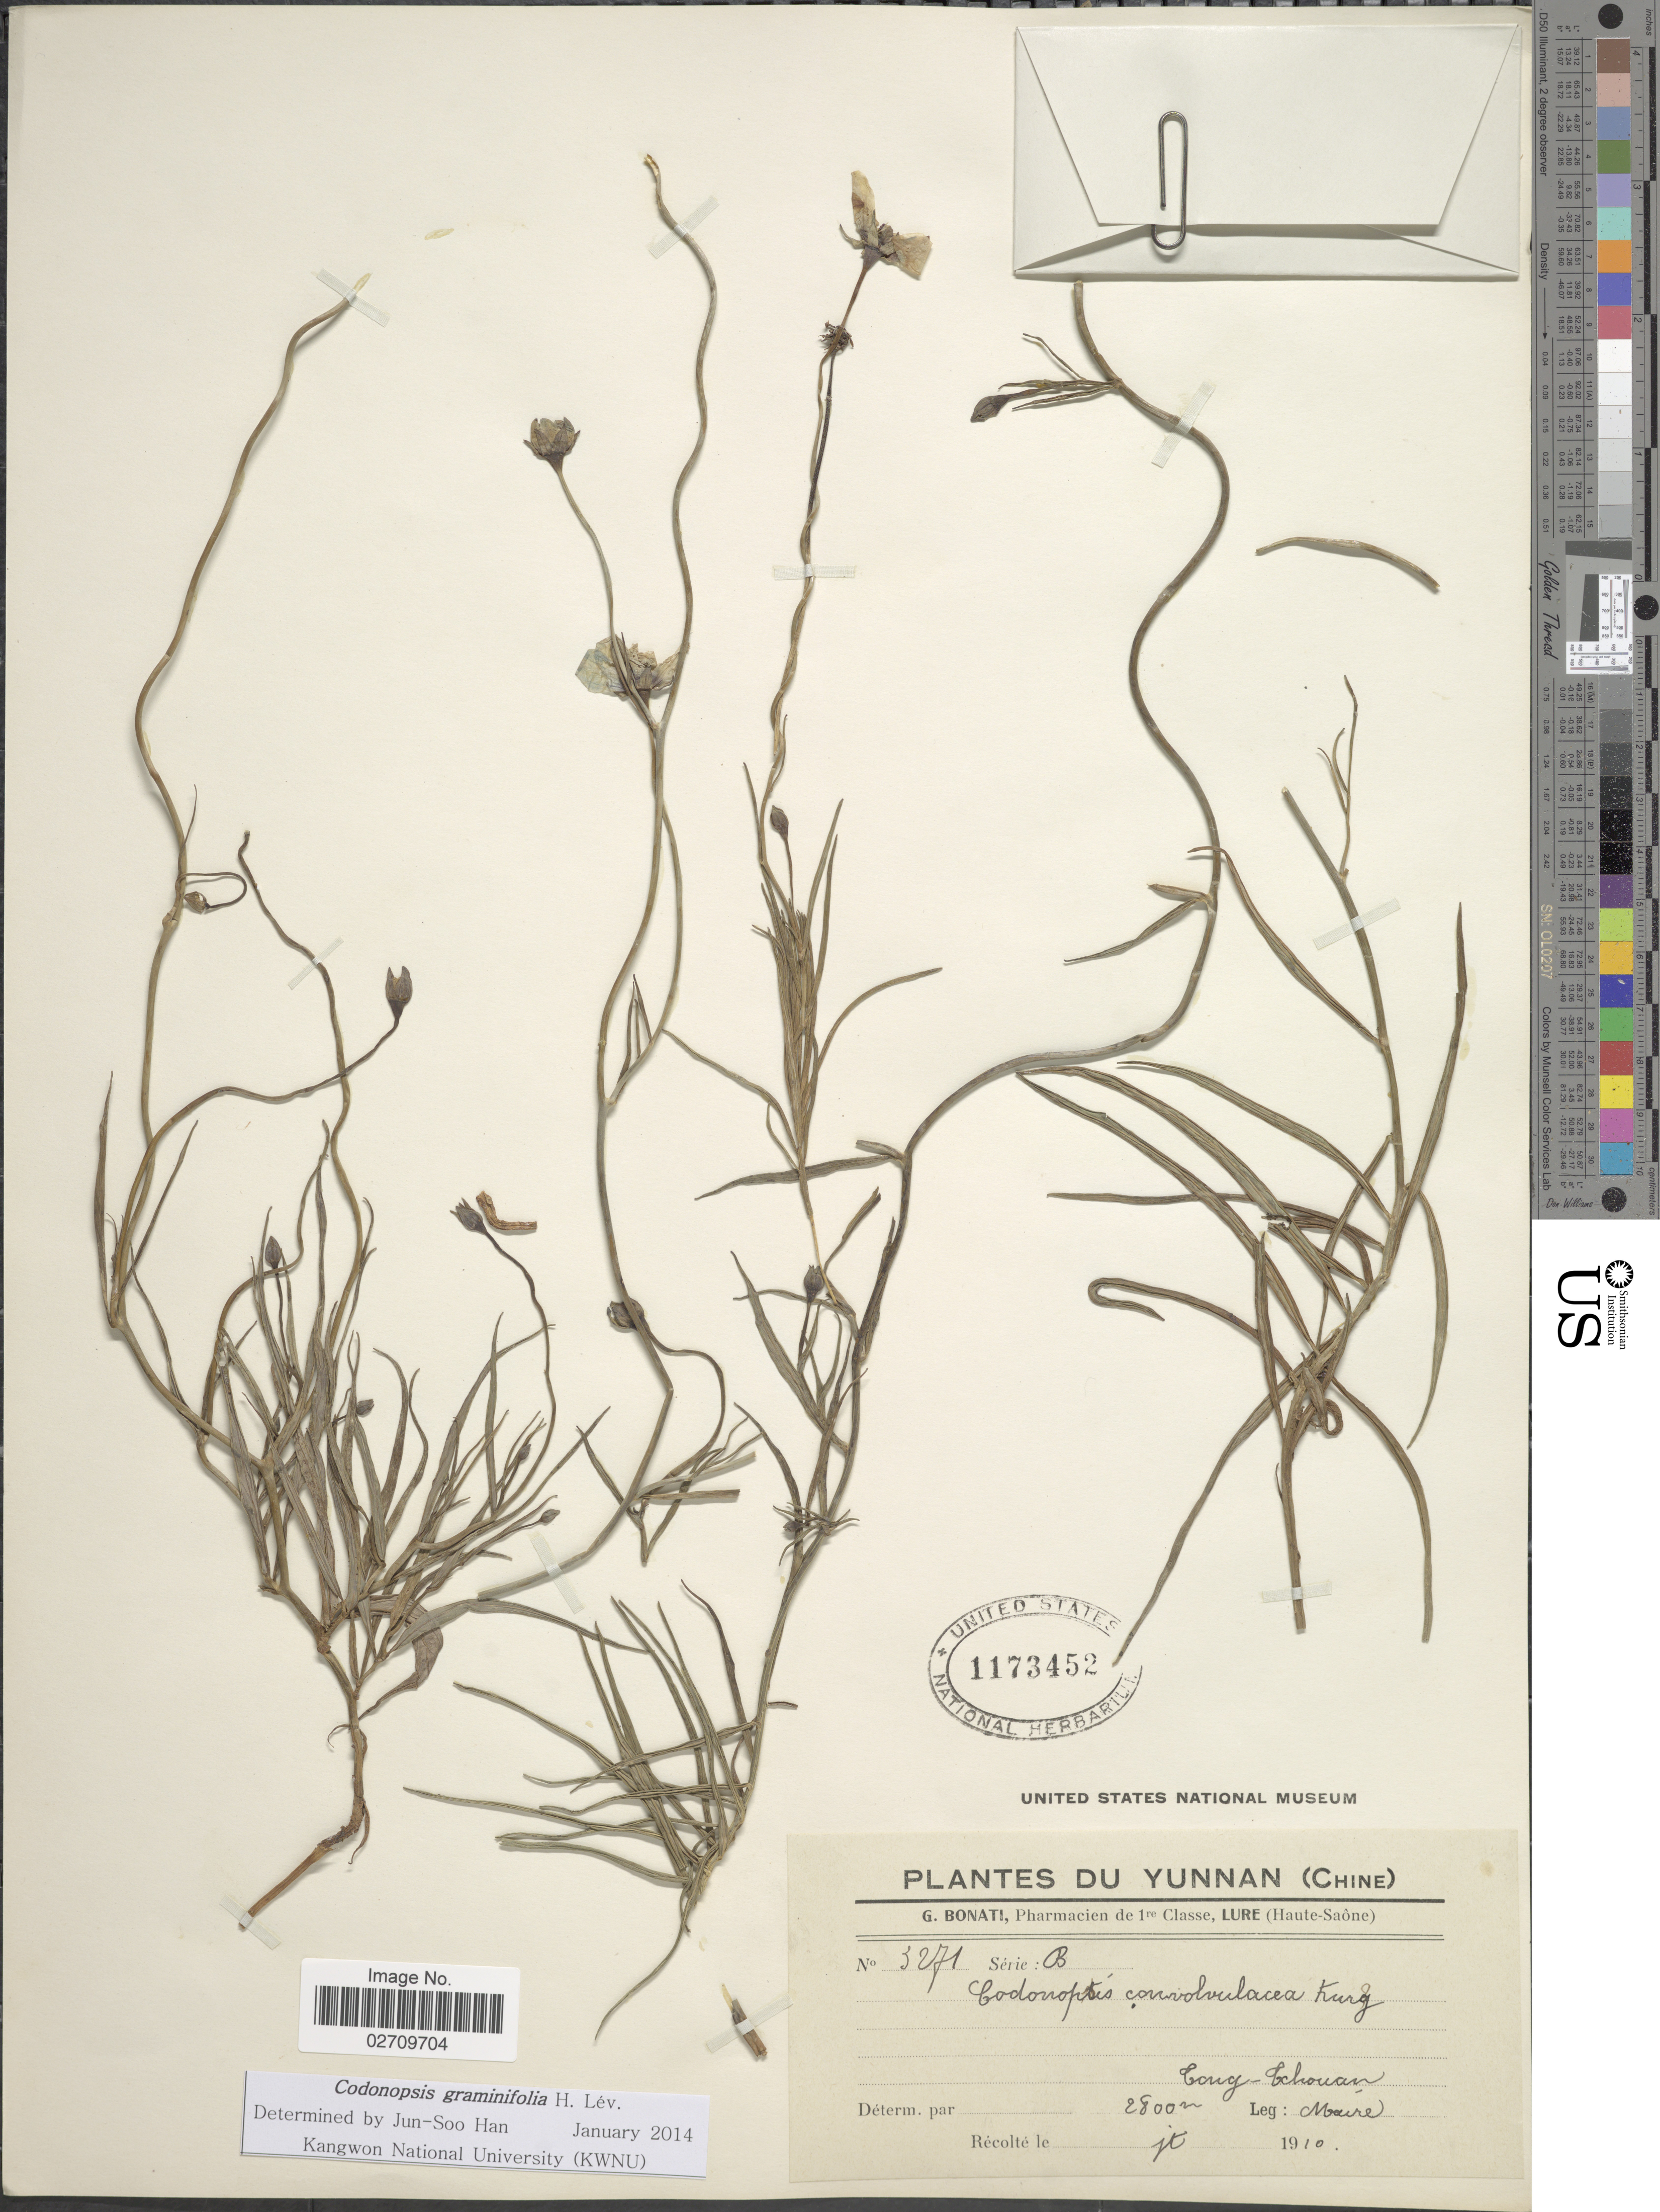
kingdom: Plantae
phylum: Tracheophyta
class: Magnoliopsida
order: Asterales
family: Campanulaceae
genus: Codonopsis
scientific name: Codonopsis graminifolia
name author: H. Lév.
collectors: Maire, --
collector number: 3271B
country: China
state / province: Yunnan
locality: Tong-Schouan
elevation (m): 2800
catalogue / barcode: US 1173452